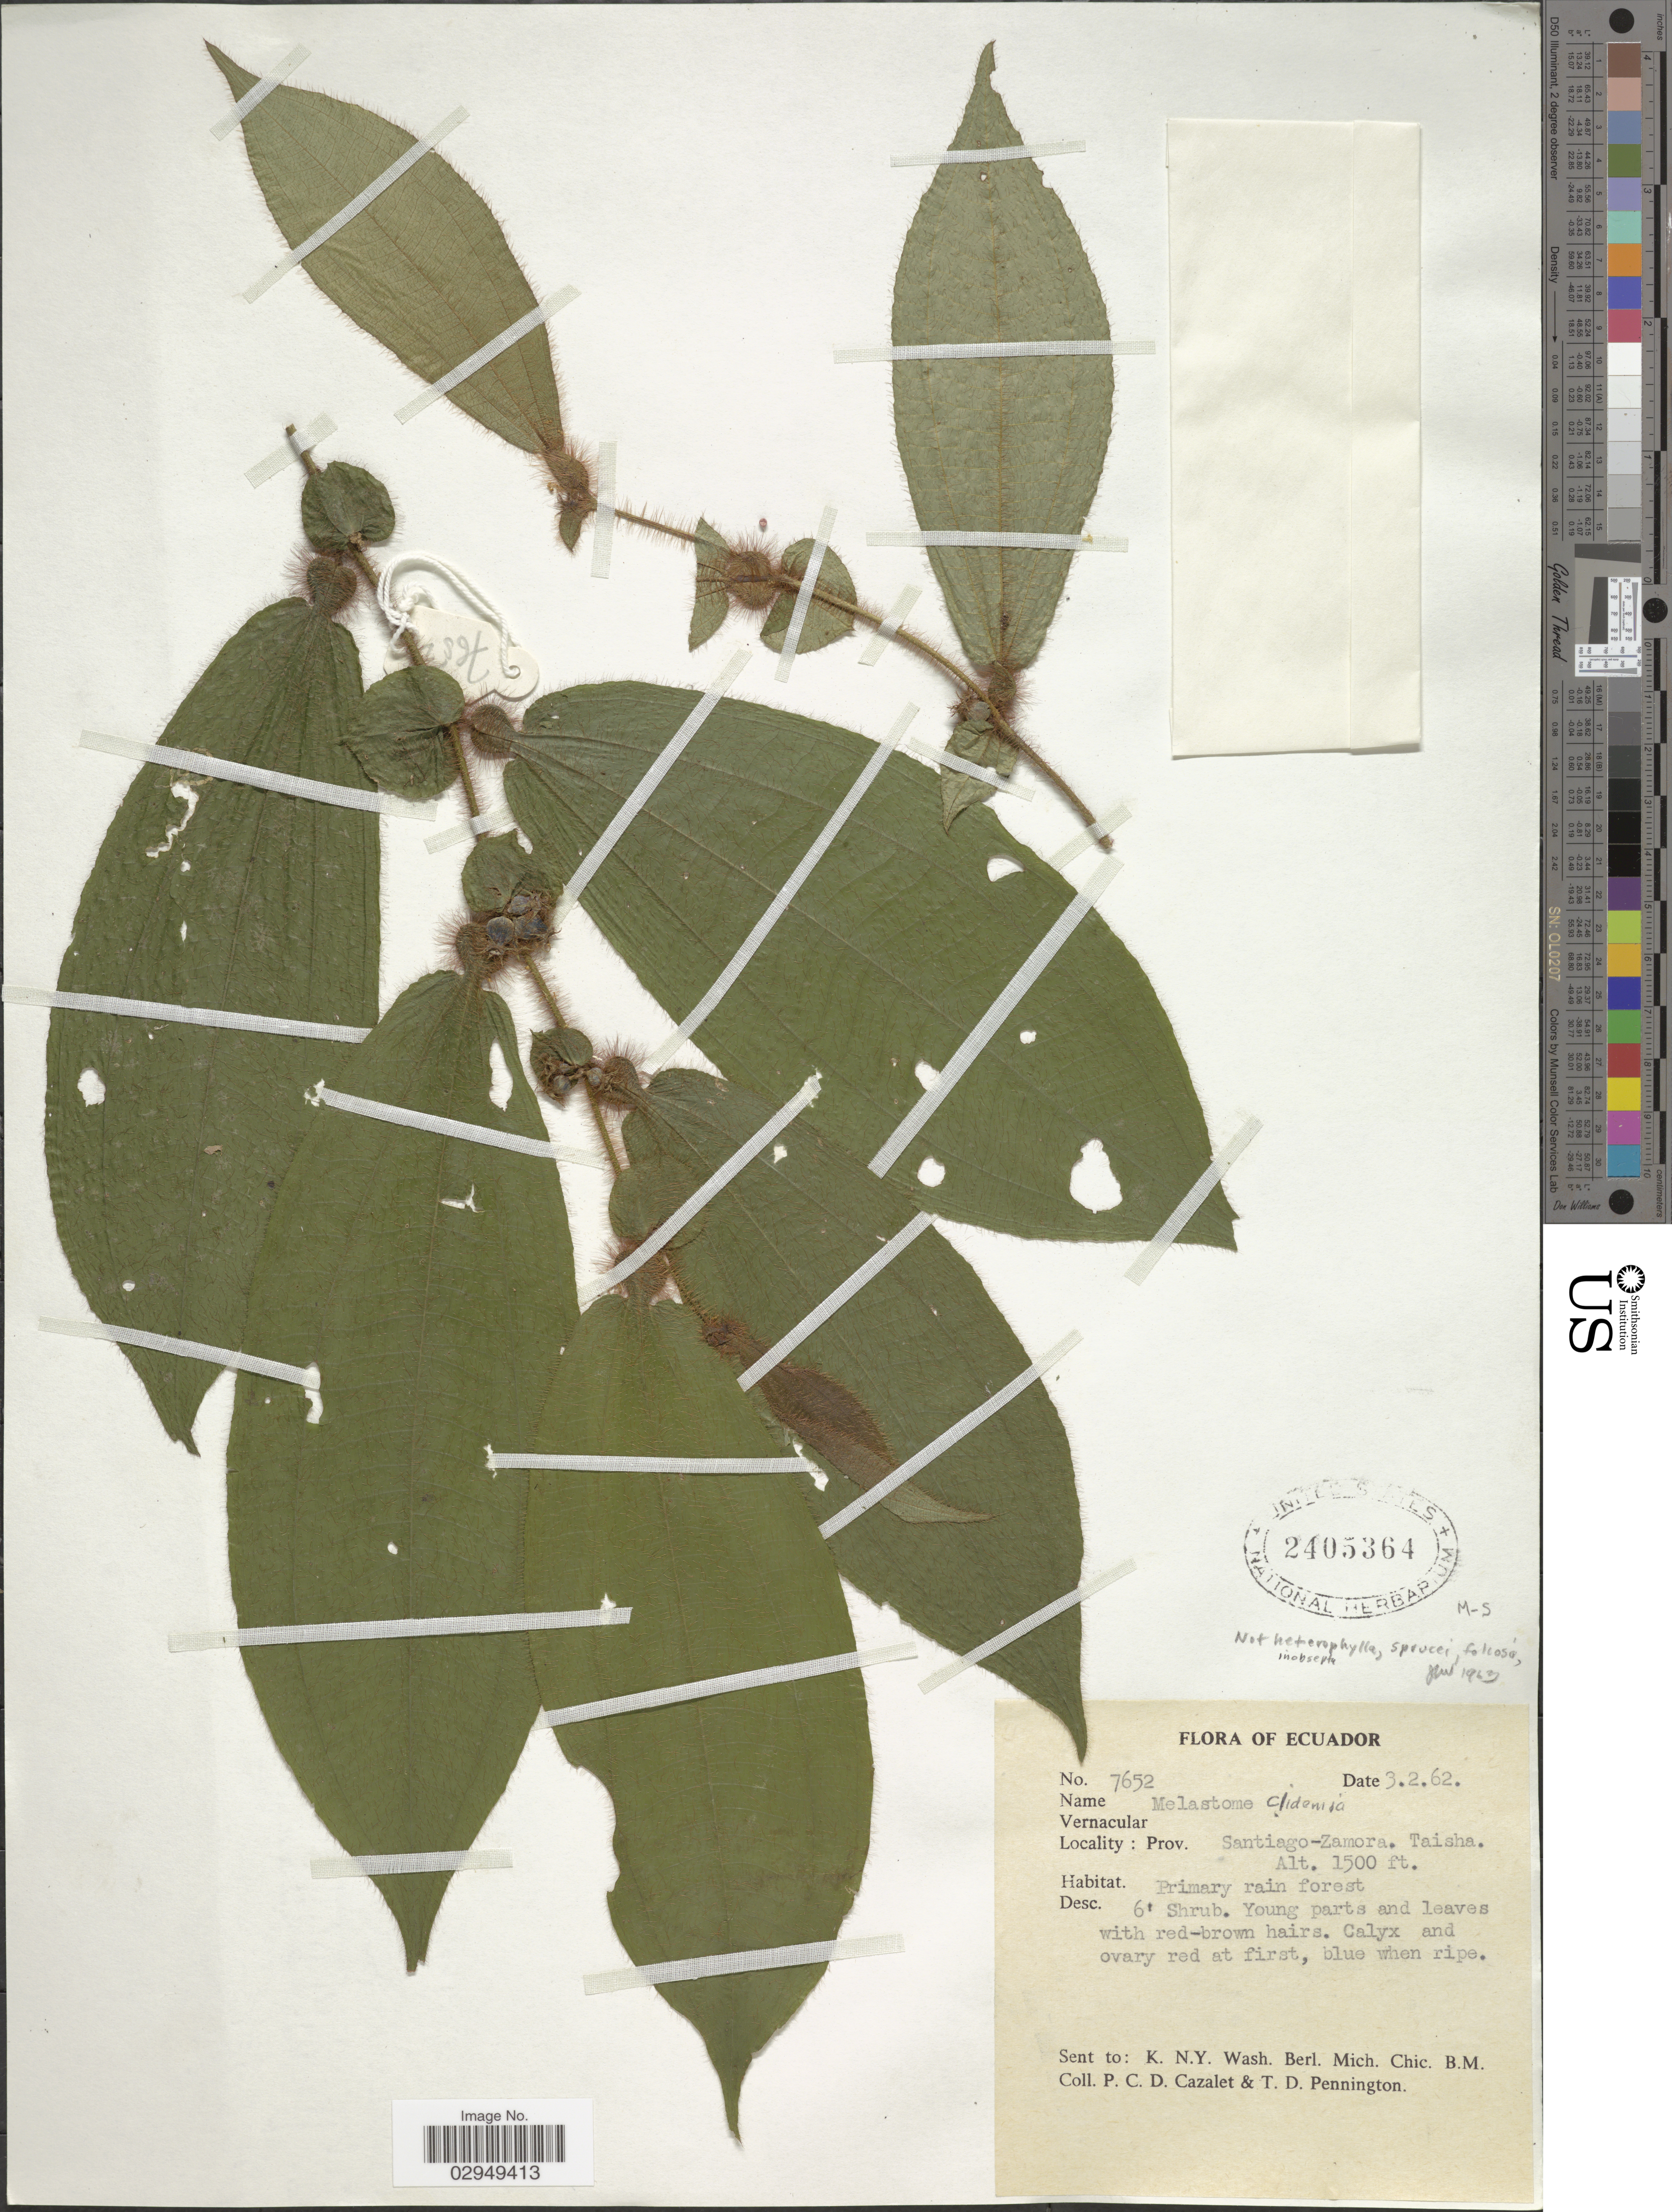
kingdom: Plantae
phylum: Tracheophyta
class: Magnoliopsida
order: Myrtales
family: Melastomataceae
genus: Clidemia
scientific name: Clidemia heterophylla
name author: Steud.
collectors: P. C. D. Cazalet & T. D. Pennington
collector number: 7652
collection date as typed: Transcribed d/m/y: 3/2/62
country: Ecuador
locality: Prov. Santiago-Zamora. Taisha.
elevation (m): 457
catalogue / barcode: US 2405364